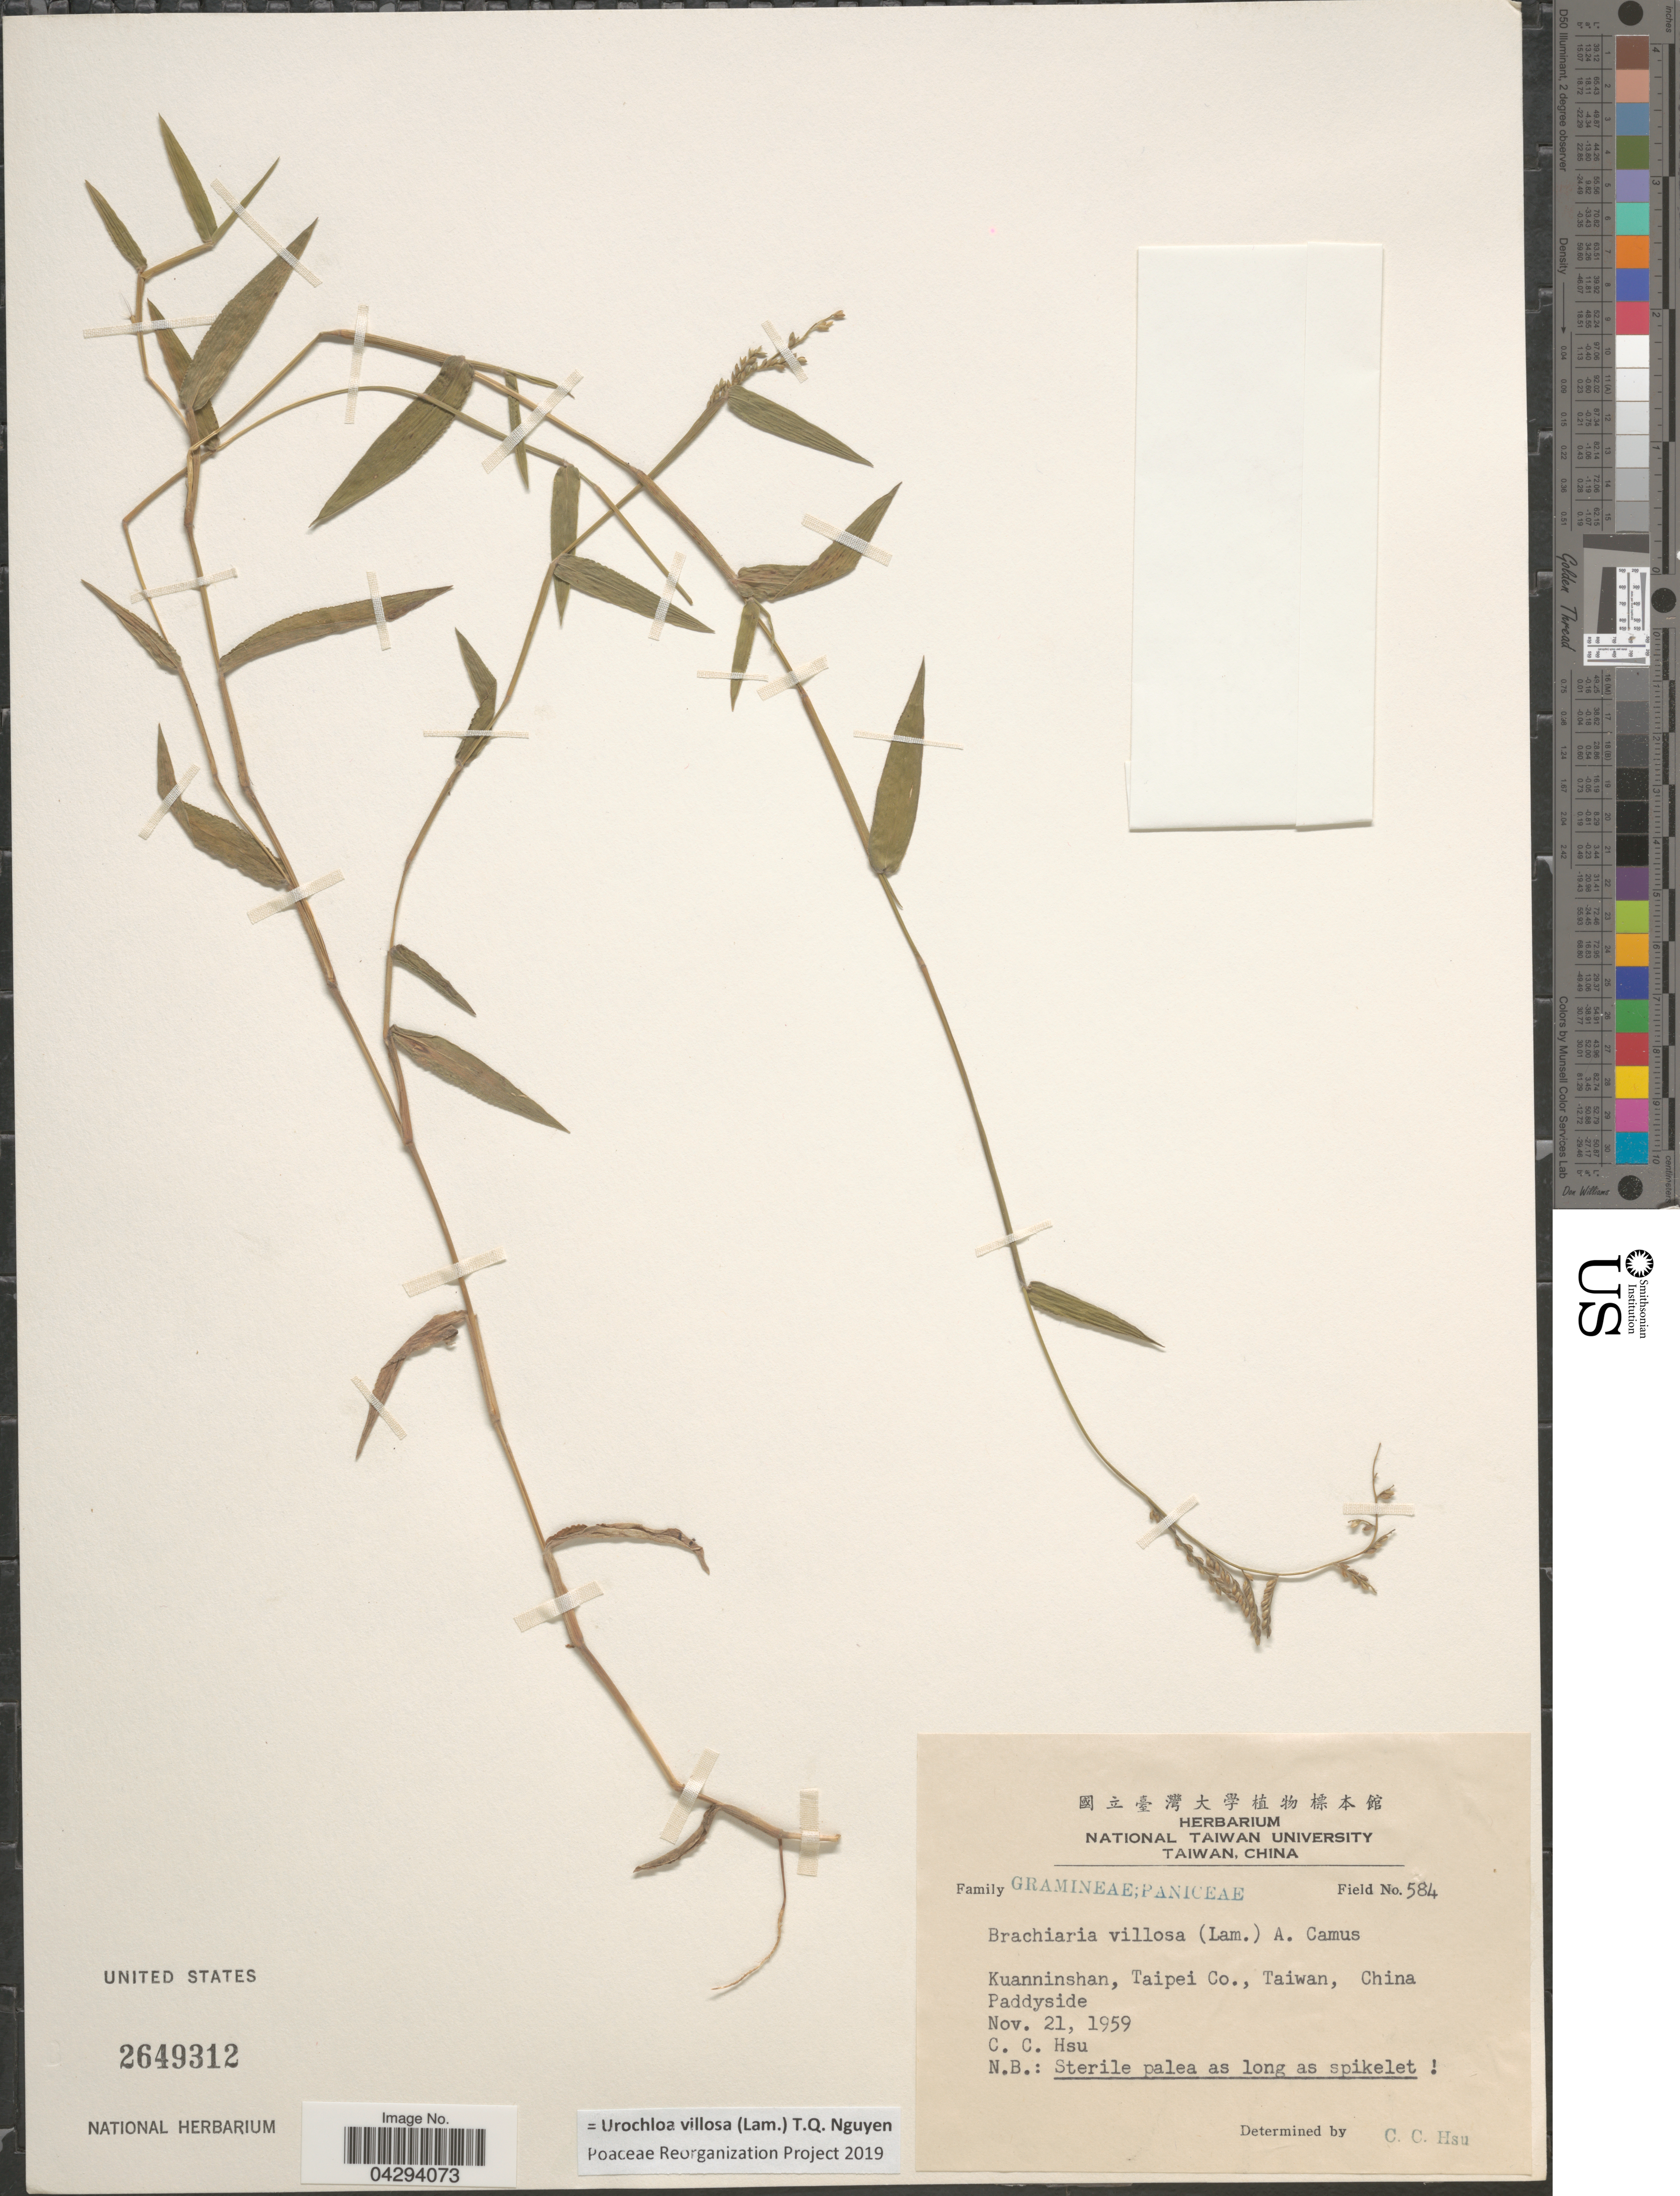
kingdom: Plantae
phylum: Tracheophyta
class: Liliopsida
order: Poales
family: Poaceae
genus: Urochloa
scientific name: Urochloa villosa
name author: (Lam.) T.Q. Nguyen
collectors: C. Hsu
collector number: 584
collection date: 1959-11-21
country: Taiwan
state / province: Taipei City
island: Taiwan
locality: Kuanninshan, Taipei Co. Paddyside.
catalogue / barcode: US 2649312